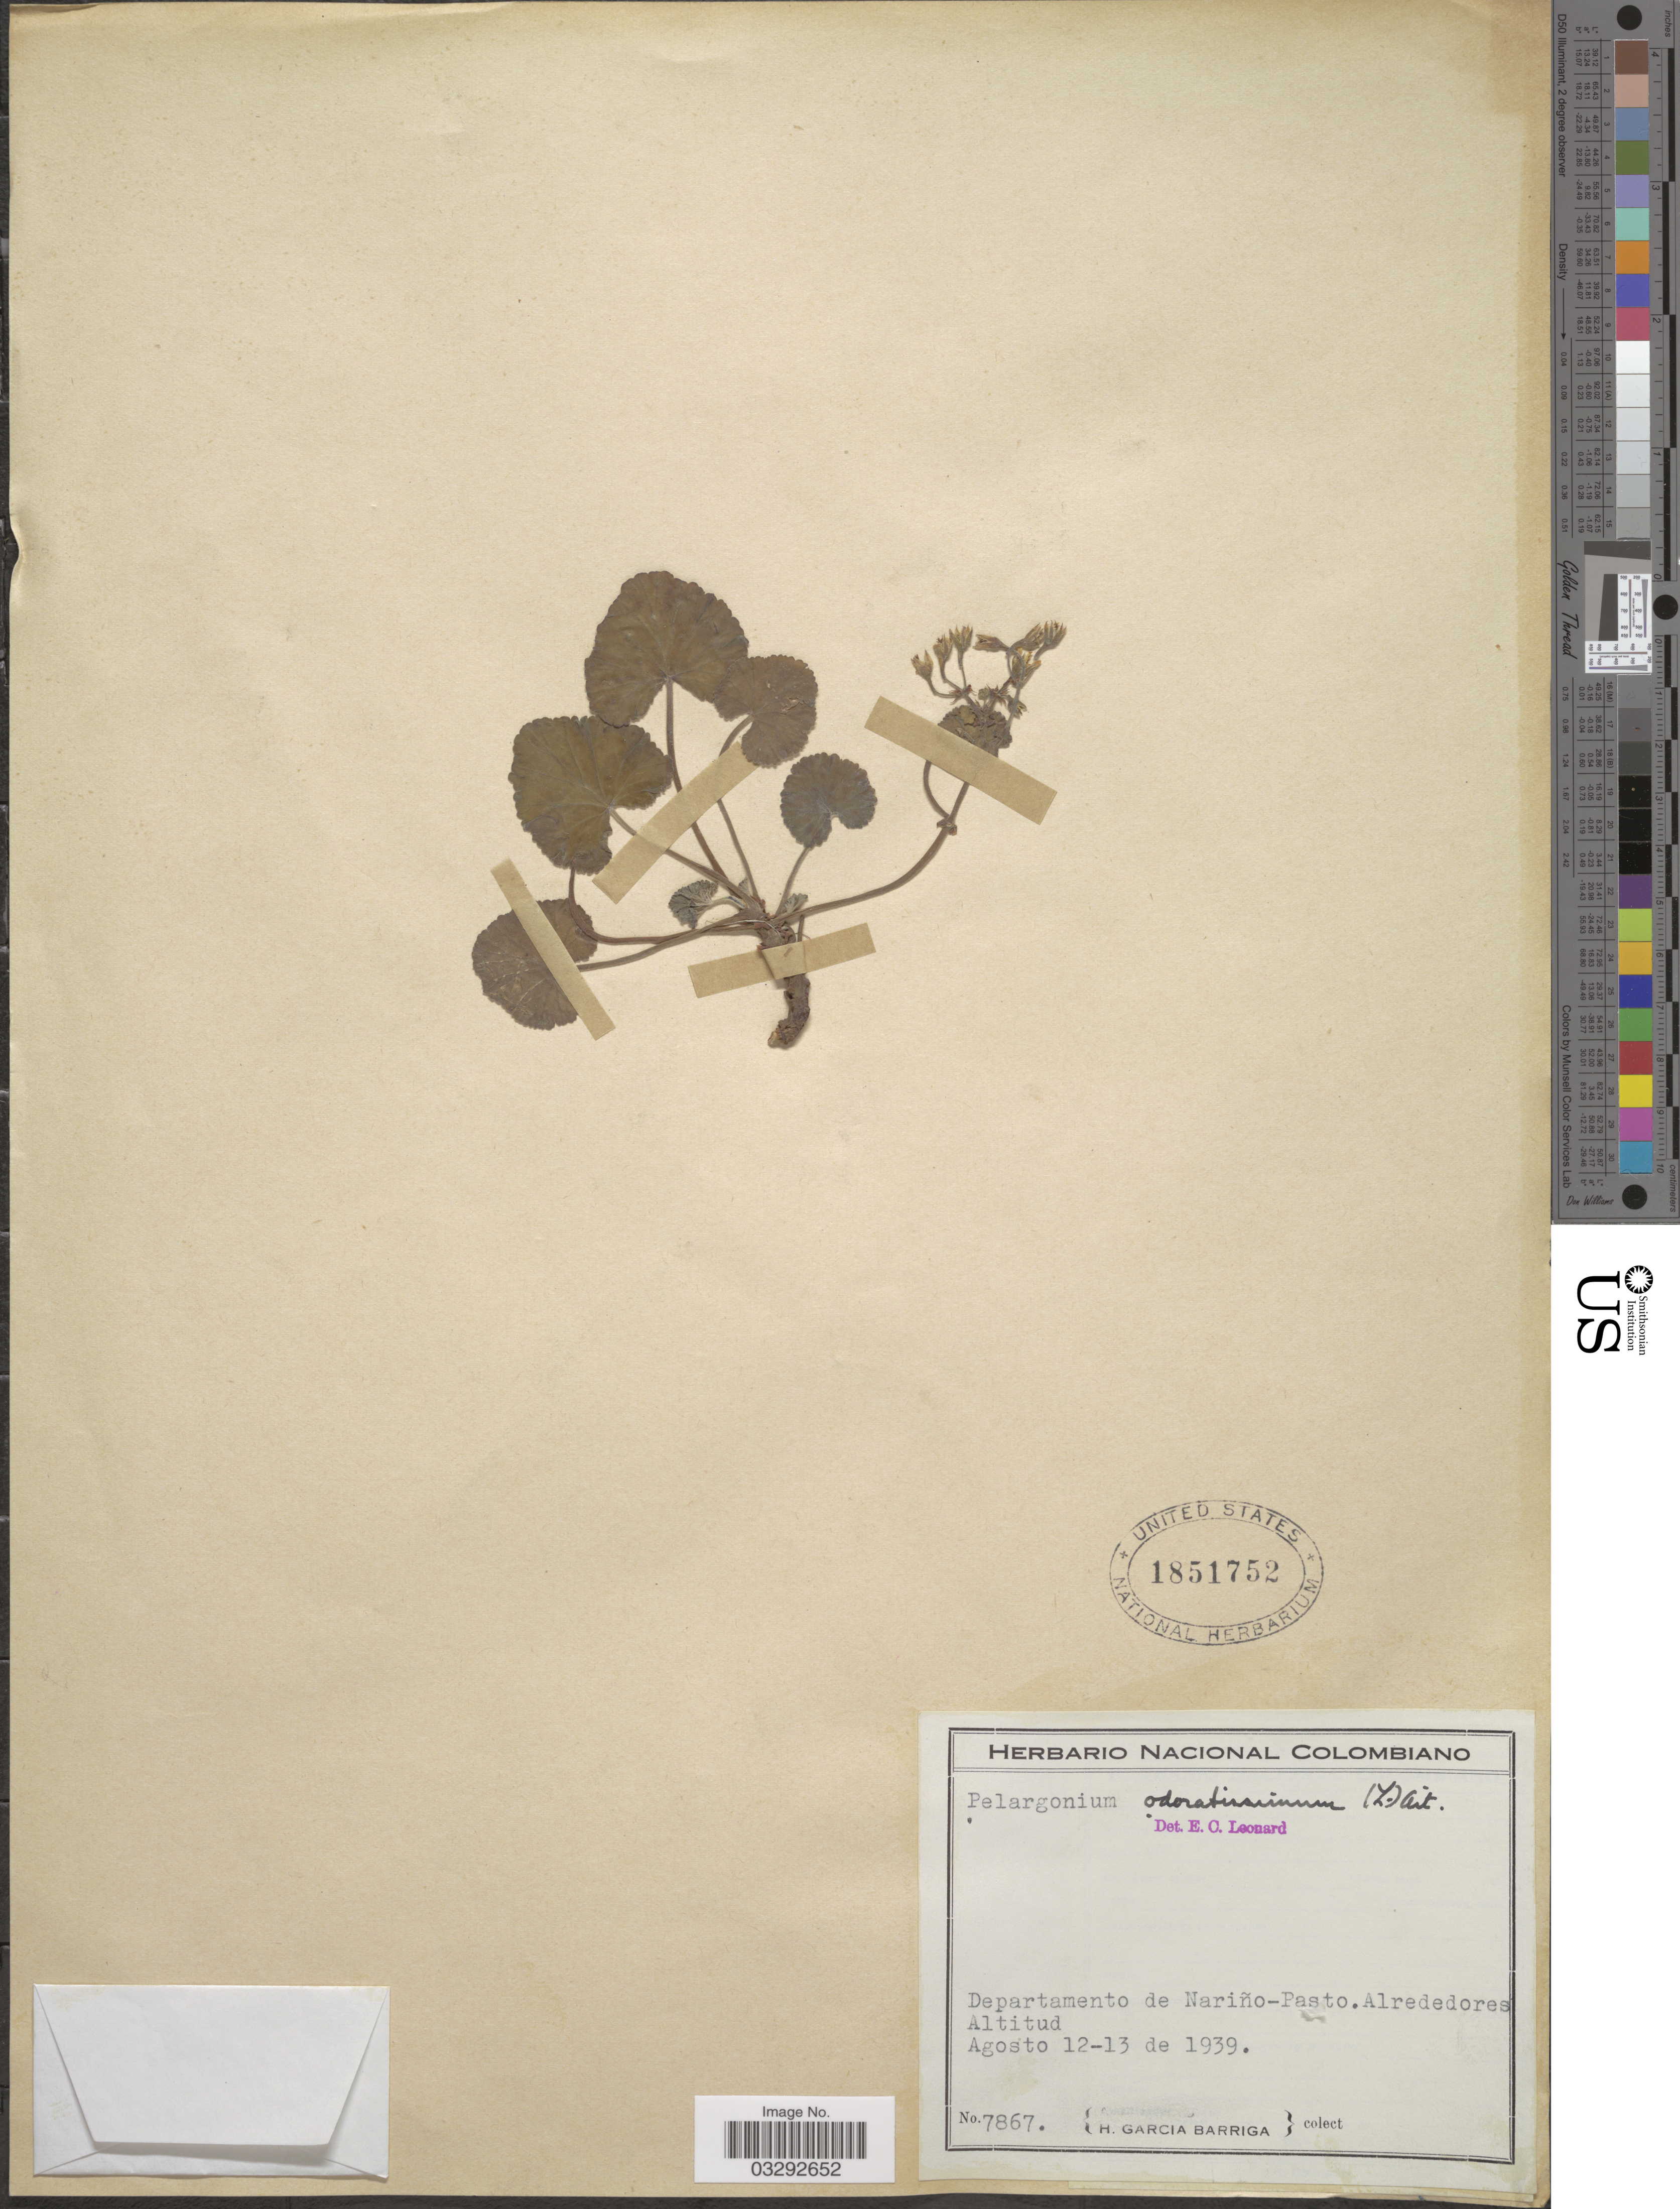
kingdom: Plantae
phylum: Tracheophyta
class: Magnoliopsida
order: Geraniales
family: Geraniaceae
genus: Pelargonium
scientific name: Pelargonium odoratissimum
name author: (L.) L'Hér.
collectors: H. García Barriga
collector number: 7867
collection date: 1939-08-12/1939-08-13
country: Colombia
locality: Departamento de Nariño-Pasto. Alrededores.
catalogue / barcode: US 1851752